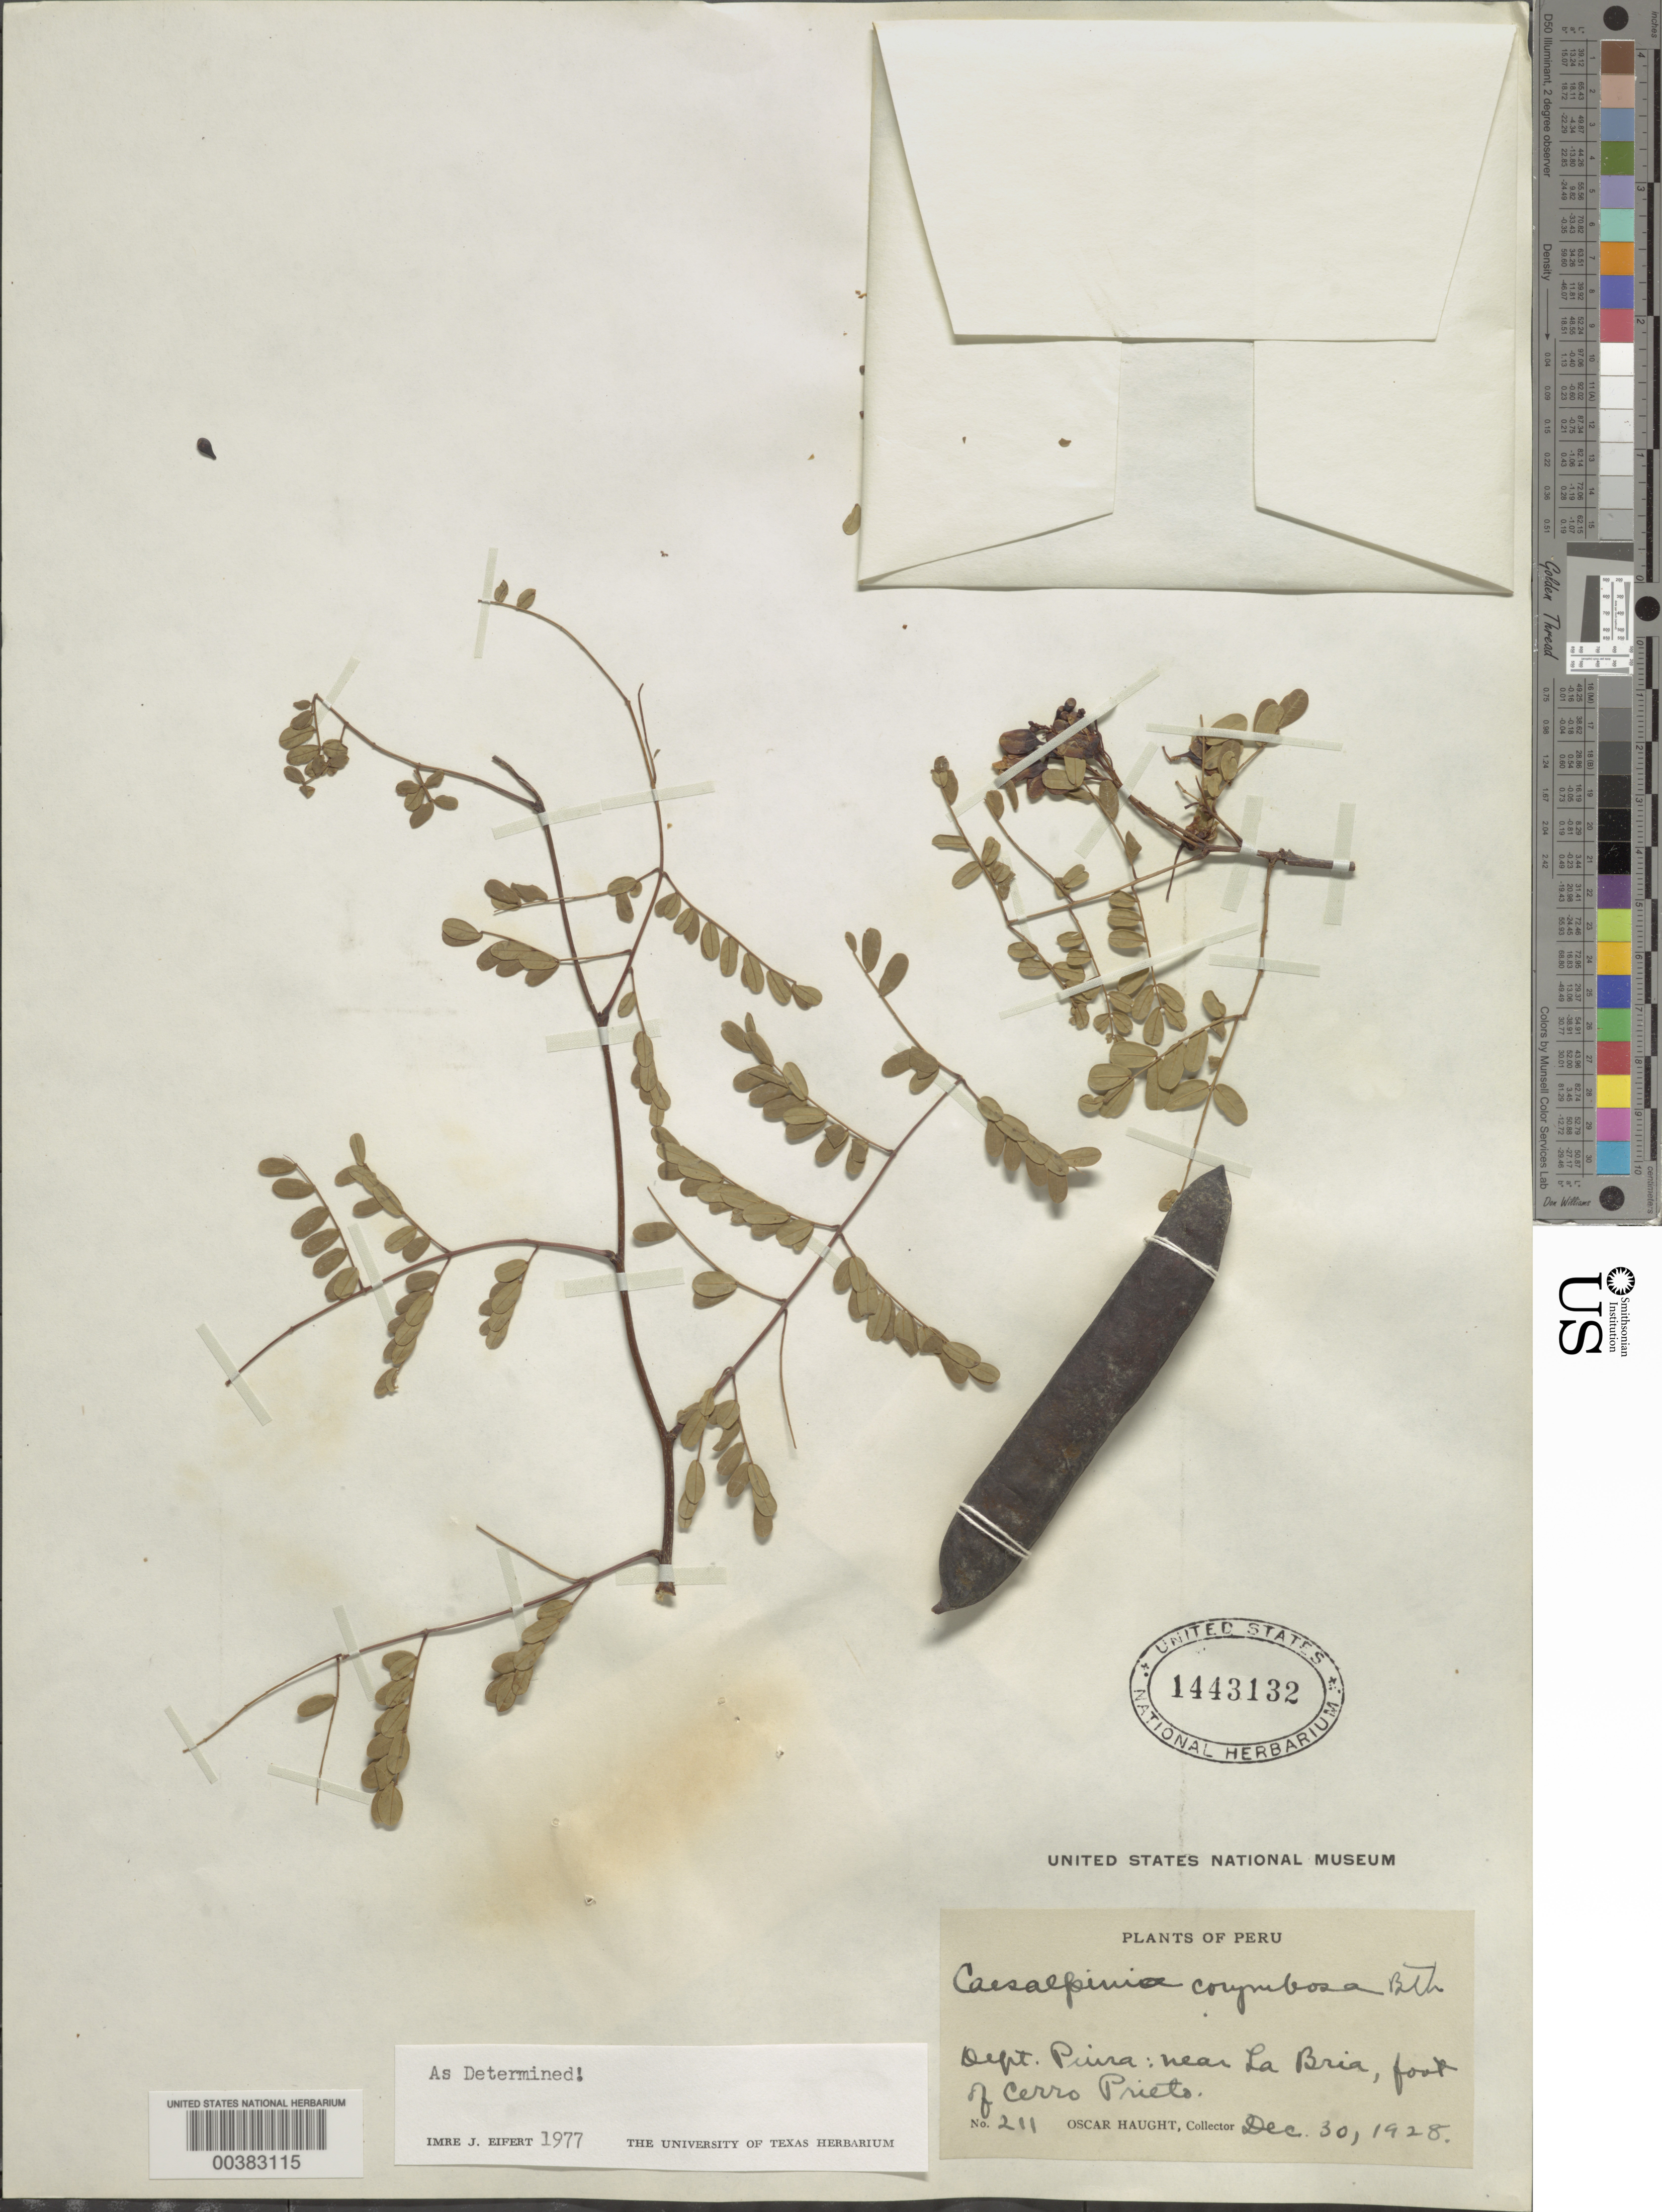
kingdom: Plantae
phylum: Tracheophyta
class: Magnoliopsida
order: Fabales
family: Fabaceae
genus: Libidibia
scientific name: Libidibia glabrata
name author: (Kunth) C. Cast. & G.P. Lewis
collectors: O. L. Haught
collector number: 211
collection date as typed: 30 Dec 1928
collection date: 1928-12-30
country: Peru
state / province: Piura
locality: Near la bria, foot of cerro prieto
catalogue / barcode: US 1443132